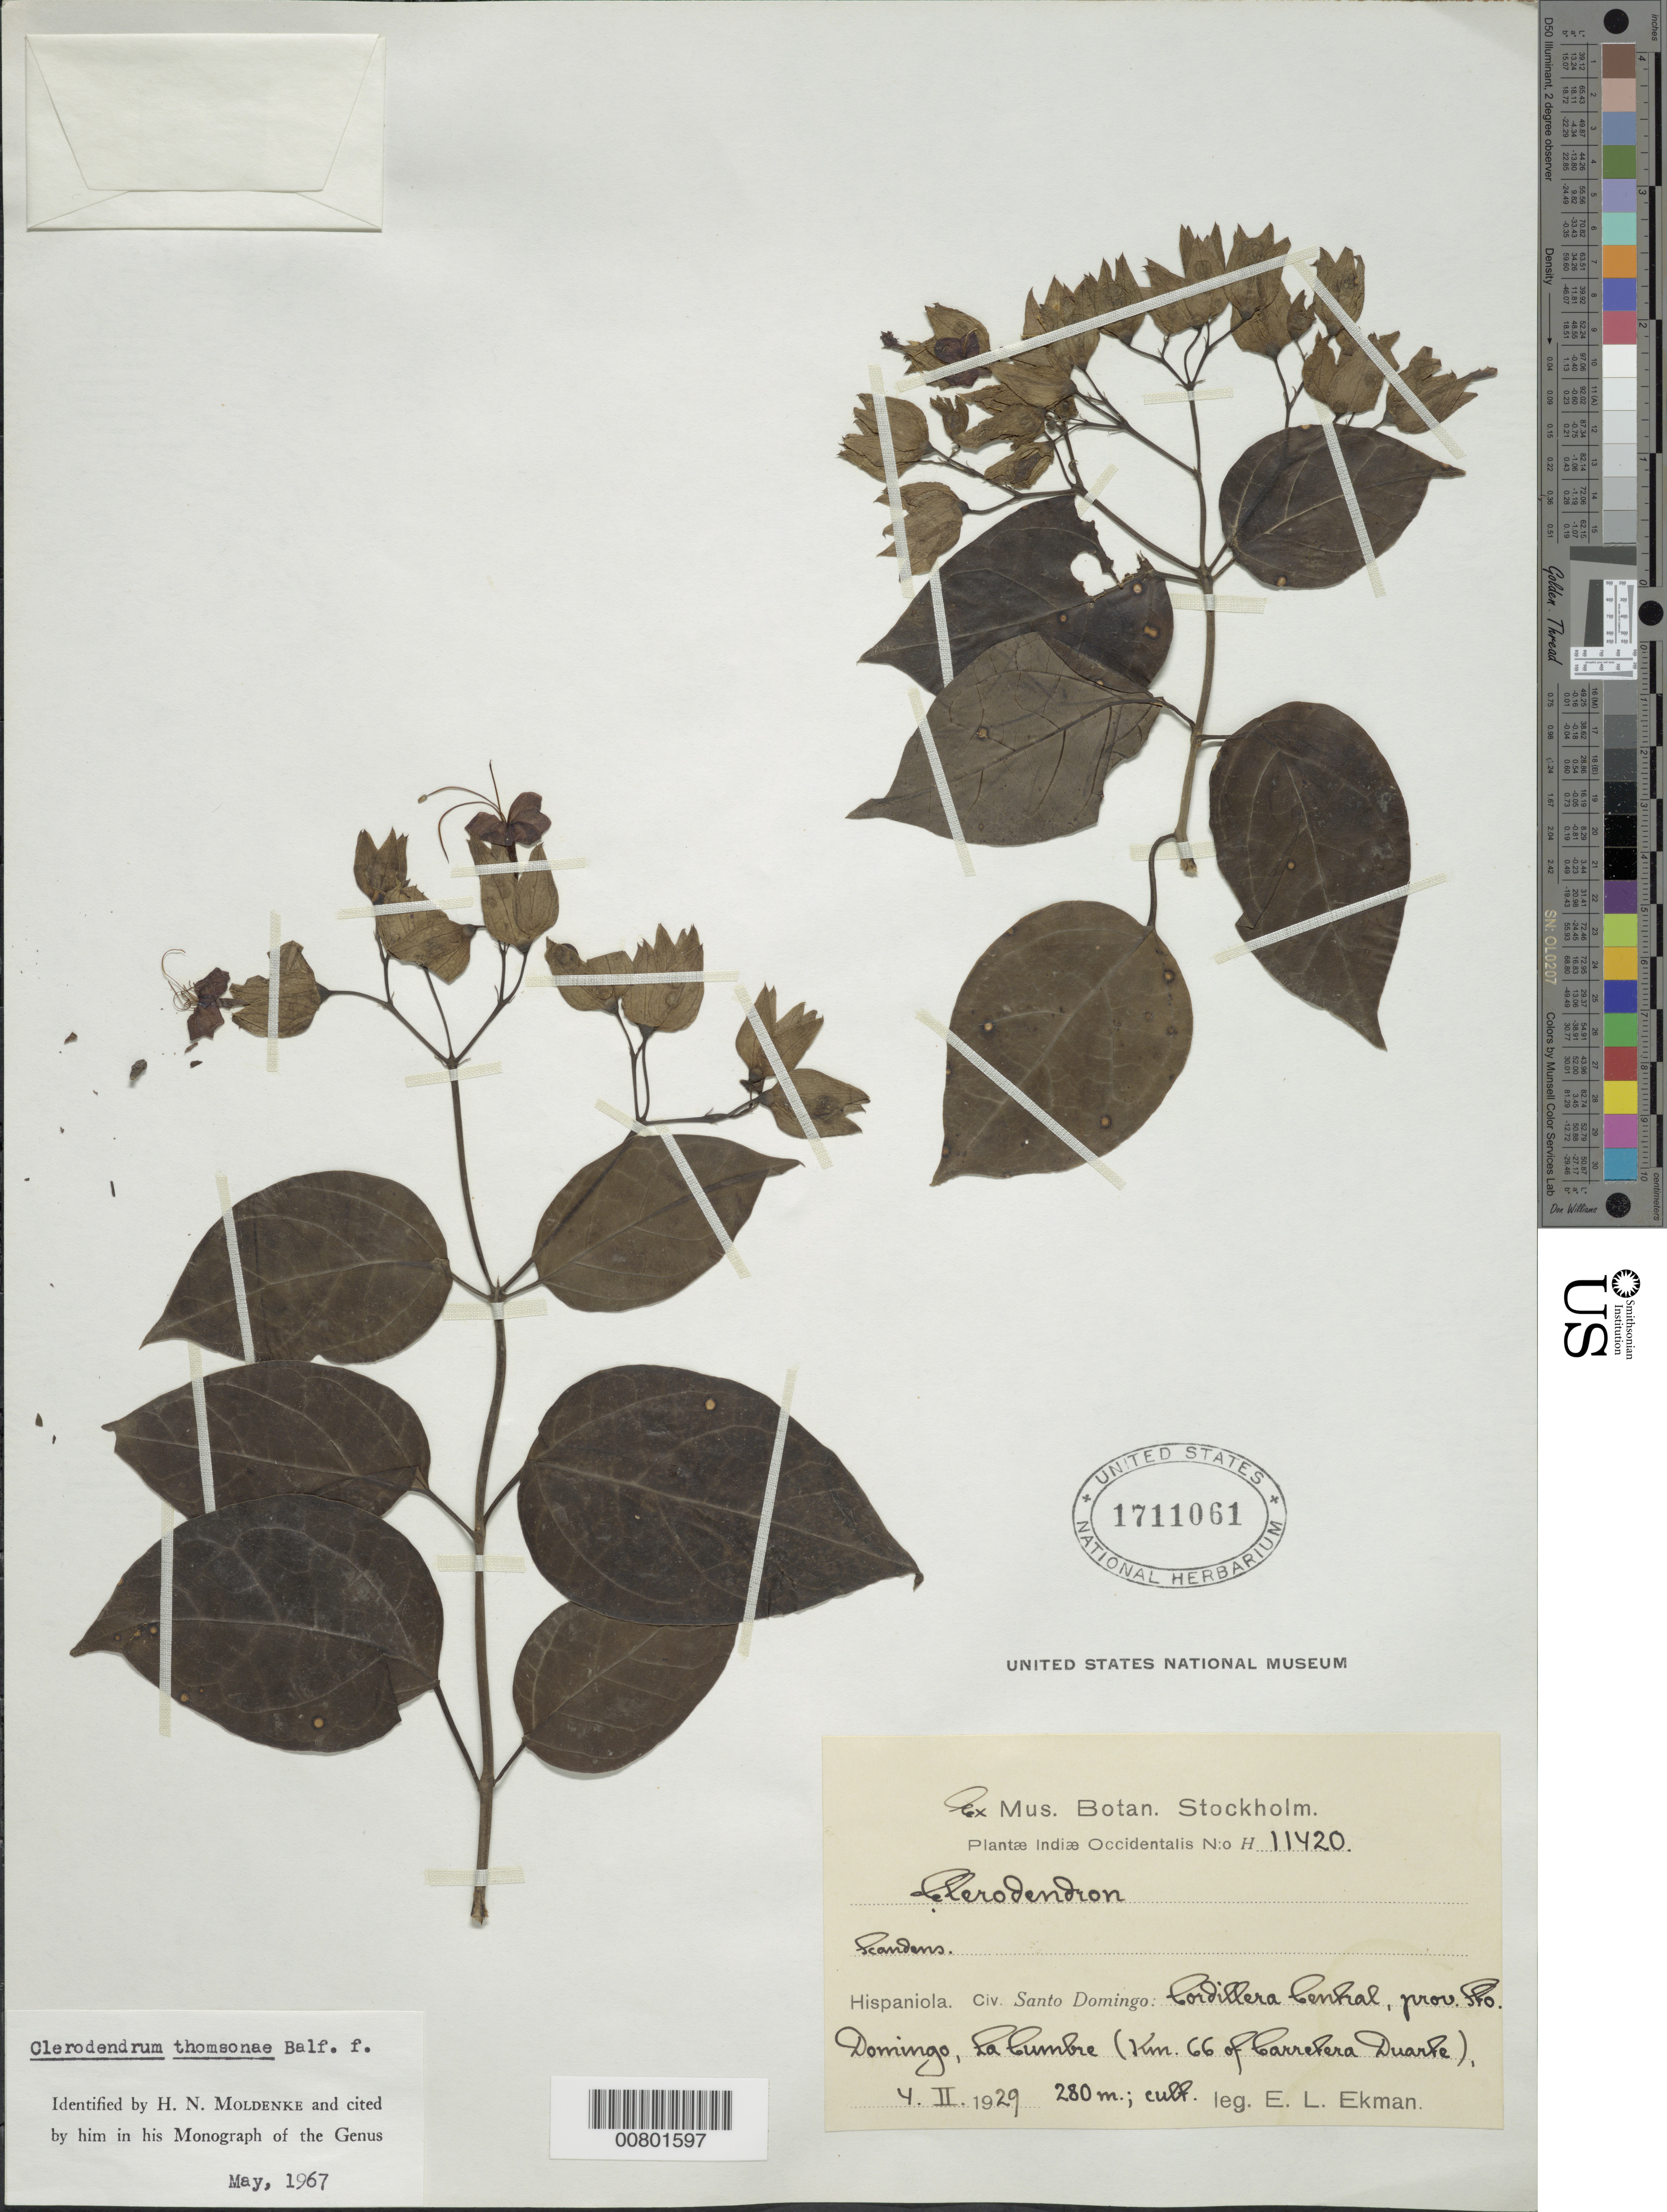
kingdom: Plantae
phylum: Tracheophyta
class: Magnoliopsida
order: Lamiales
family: Lamiaceae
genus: Clerodendrum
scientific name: Clerodendrum thomsoniae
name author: Balf.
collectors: E. L. Ekman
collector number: H 11420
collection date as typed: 04 Feb 1929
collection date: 1929-02-04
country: Dominican Republic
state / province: Distrito Nacional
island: Hispaniola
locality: Cordillera Central, La Cumbre, Km 66 of Duarte Highway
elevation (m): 280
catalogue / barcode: US 1711061